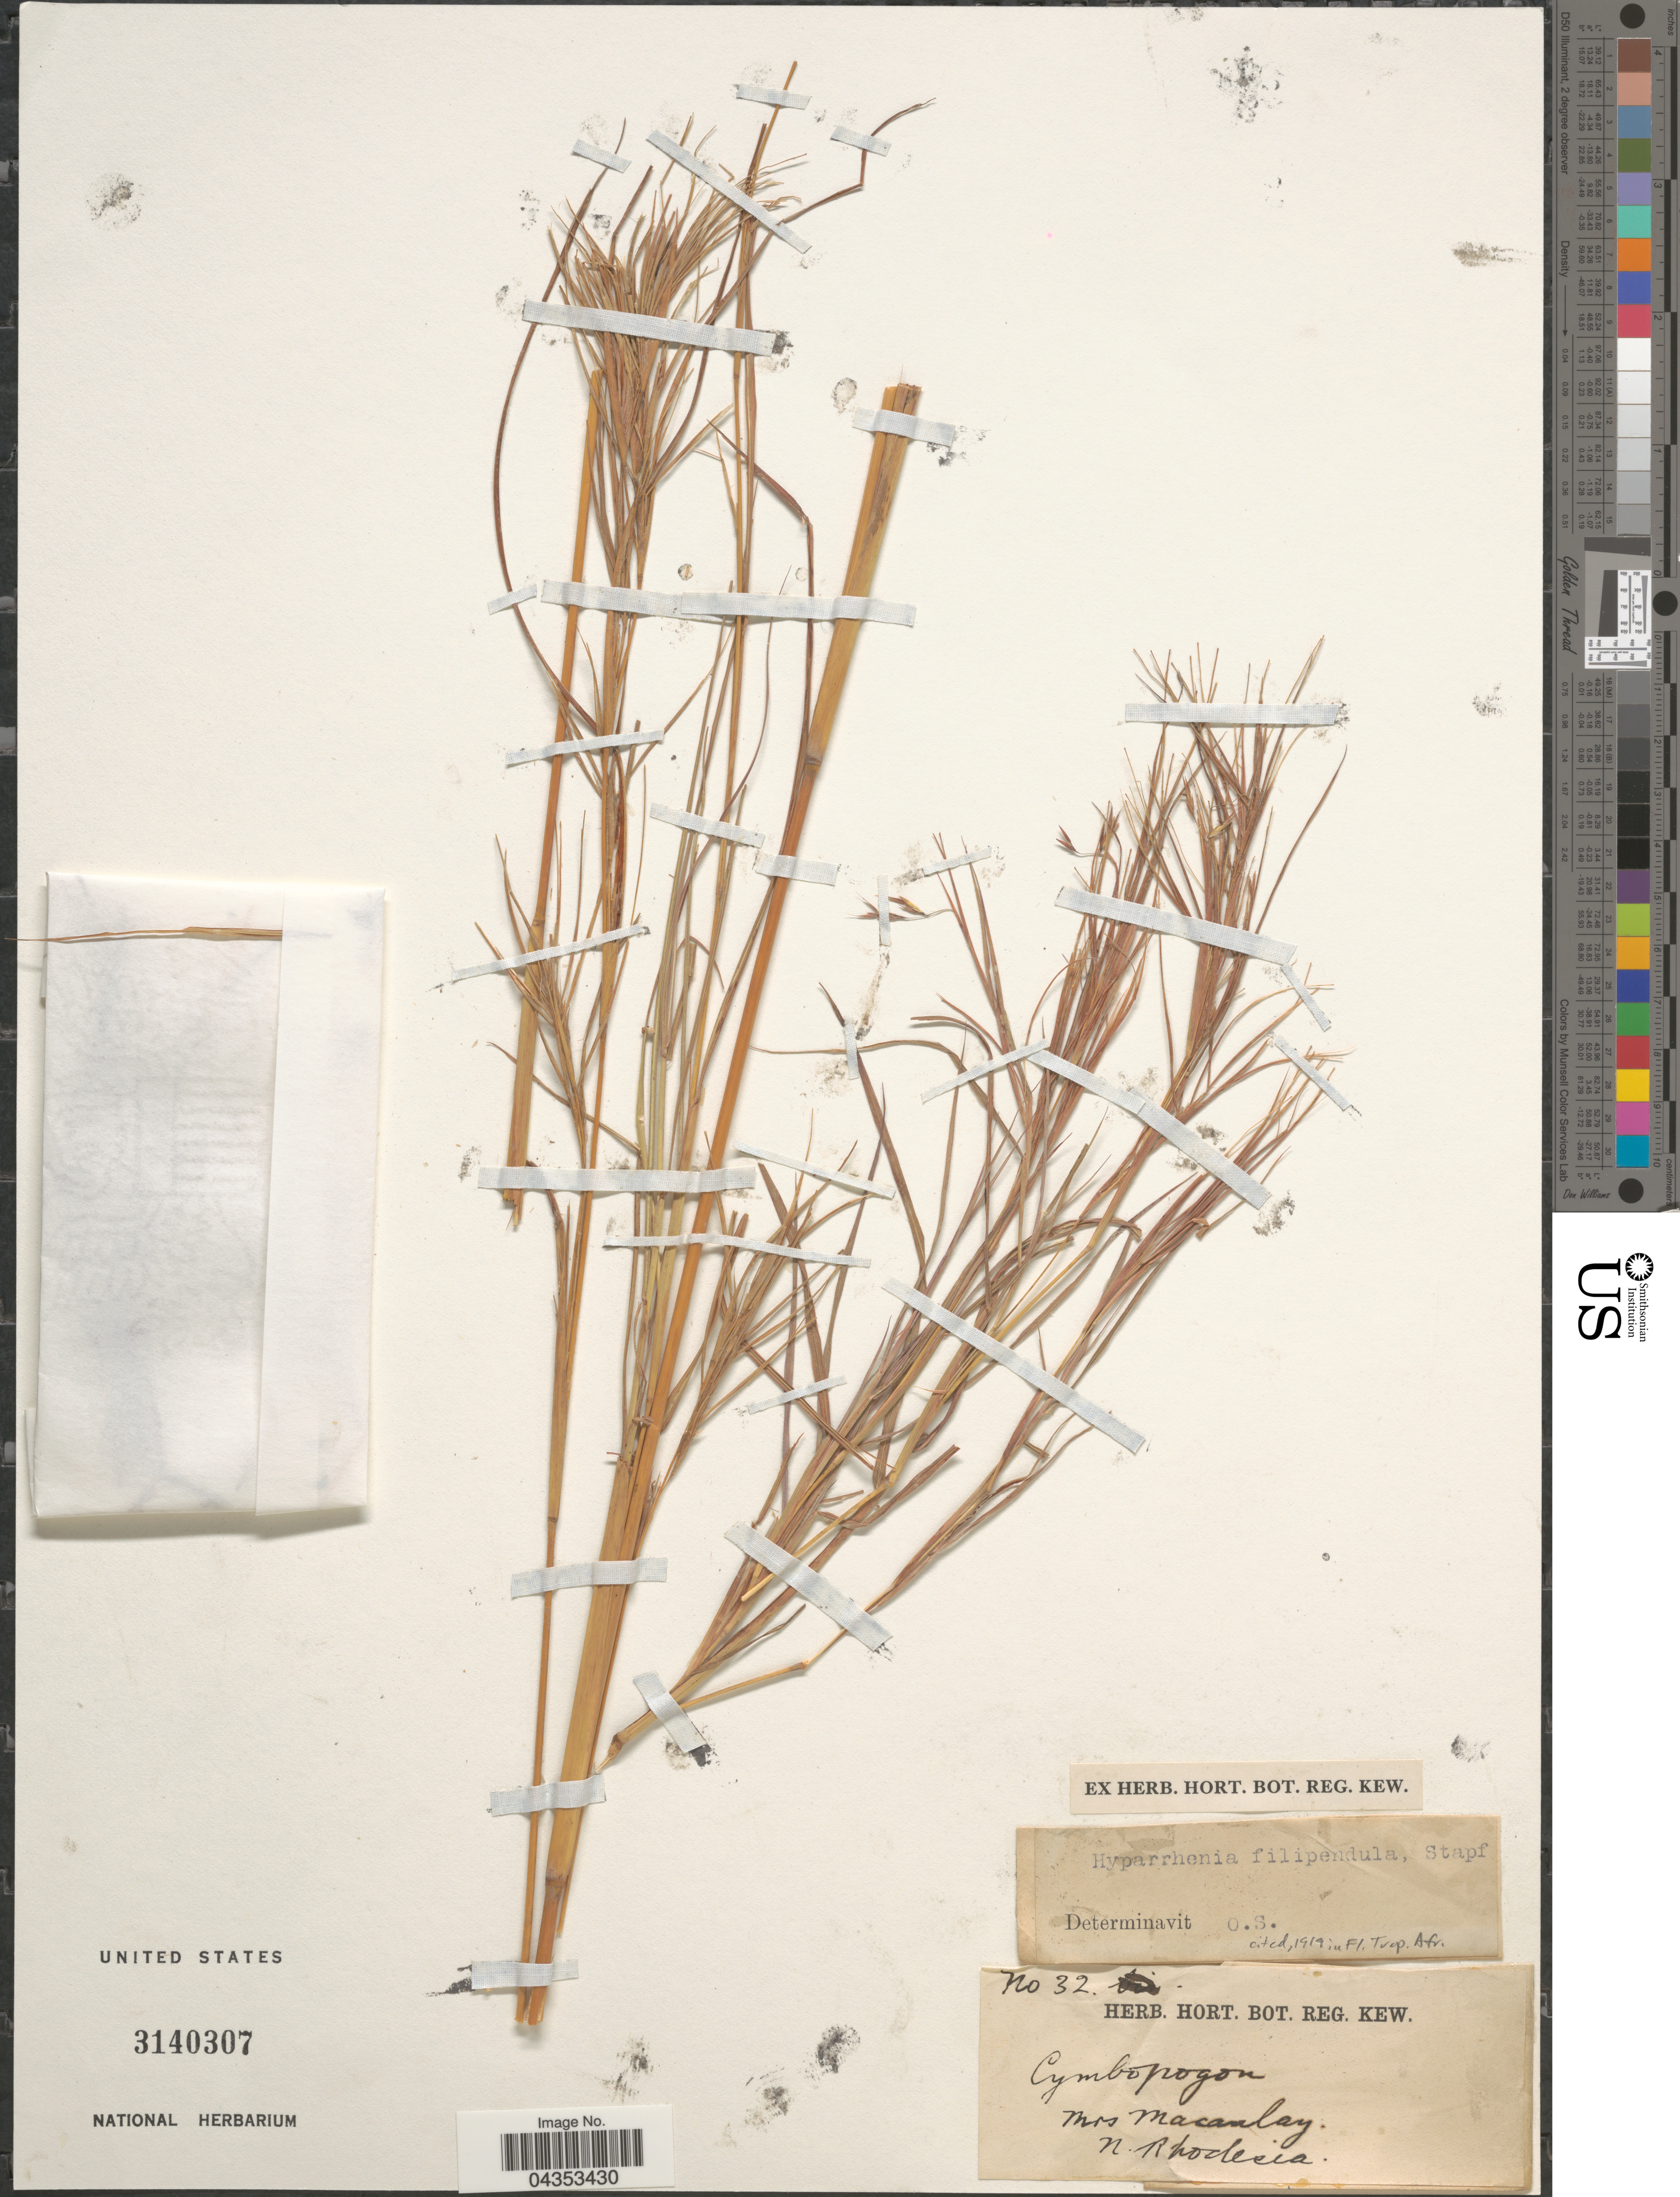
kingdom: Plantae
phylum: Tracheophyta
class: Liliopsida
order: Poales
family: Poaceae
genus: Hyparrhenia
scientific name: Hyparrhenia filipendula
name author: (Hochr.) Stapf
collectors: Macaulay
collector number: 32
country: Zambia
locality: N. Rhodesia.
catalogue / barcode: US 3140307